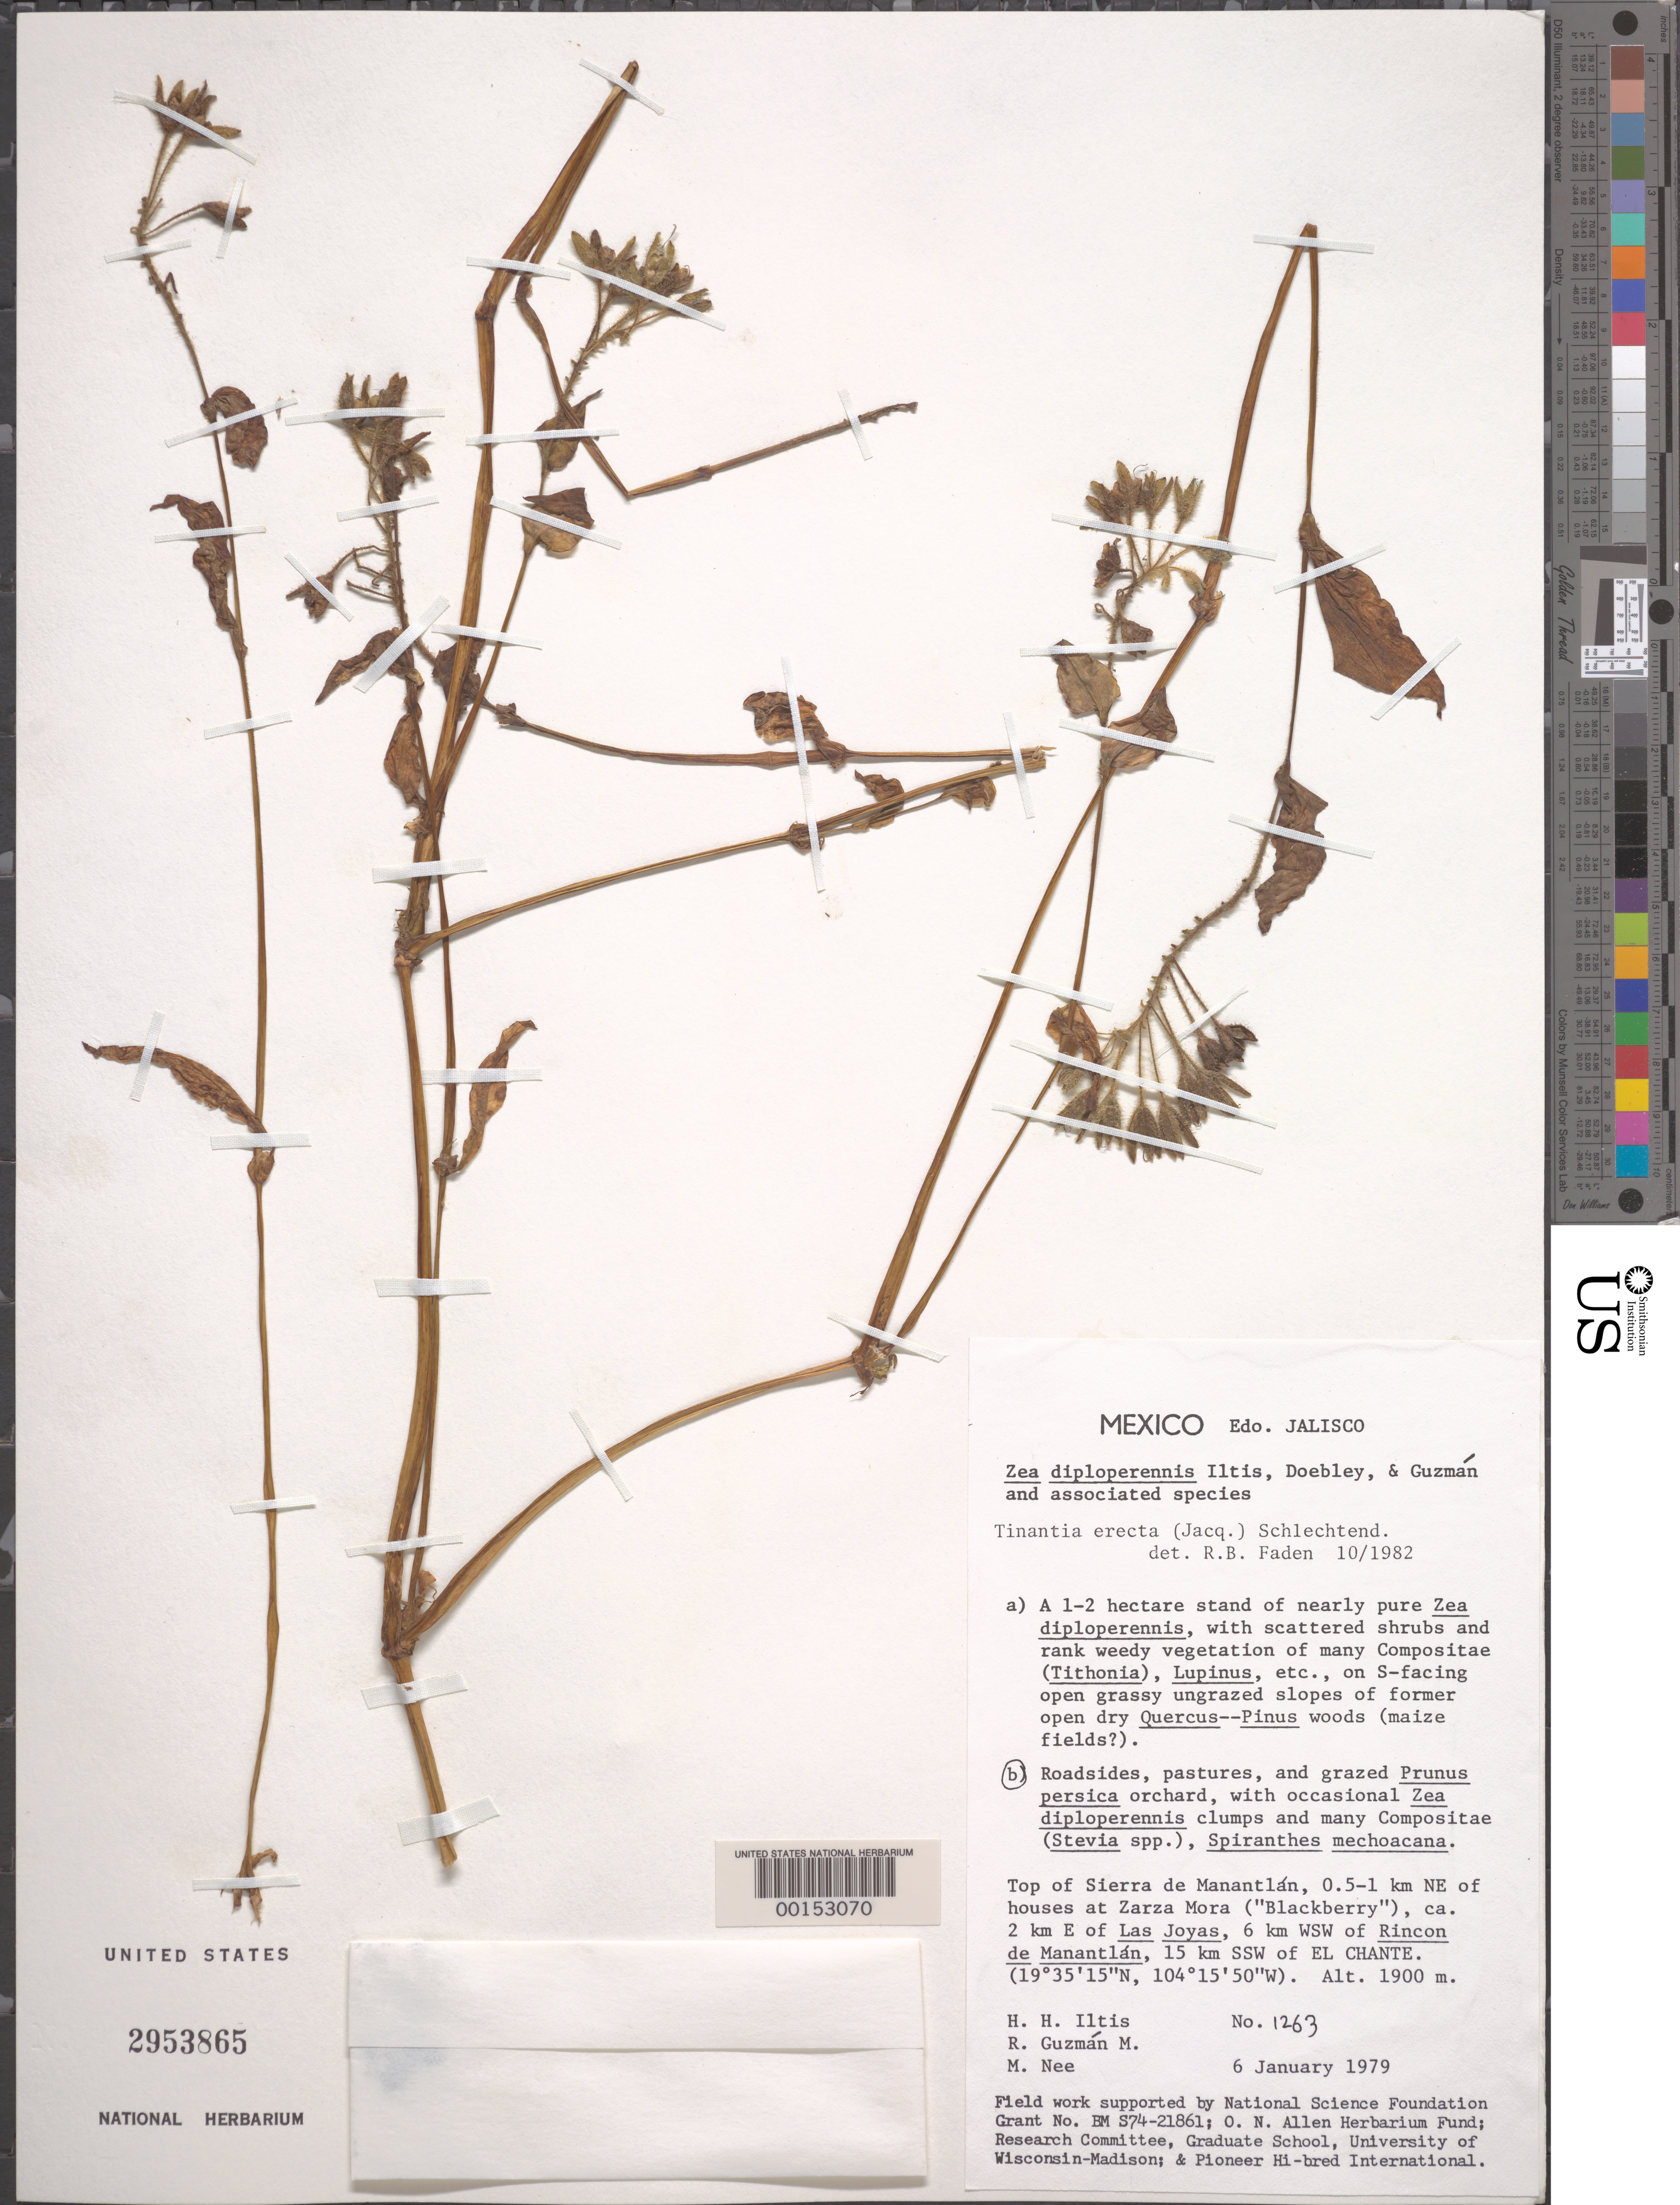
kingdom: Plantae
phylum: Tracheophyta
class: Liliopsida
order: Commelinales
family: Commelinaceae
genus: Tinantia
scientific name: Tinantia erecta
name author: (Jacq.) Fenzl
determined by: Faden, Robert B., (US), Smithsonian Institution - National Museum of Natural History (UNITED STATES)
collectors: H. H. Iltis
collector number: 1263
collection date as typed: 06 Jan 1979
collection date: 1979-01-06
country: Mexico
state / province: Jalisco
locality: Sierra de Manantlan, E of Las Joyas, SSW of El Chante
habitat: Roadsides, pastures and grazed areas, wood slopes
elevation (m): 1900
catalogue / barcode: US 2953865